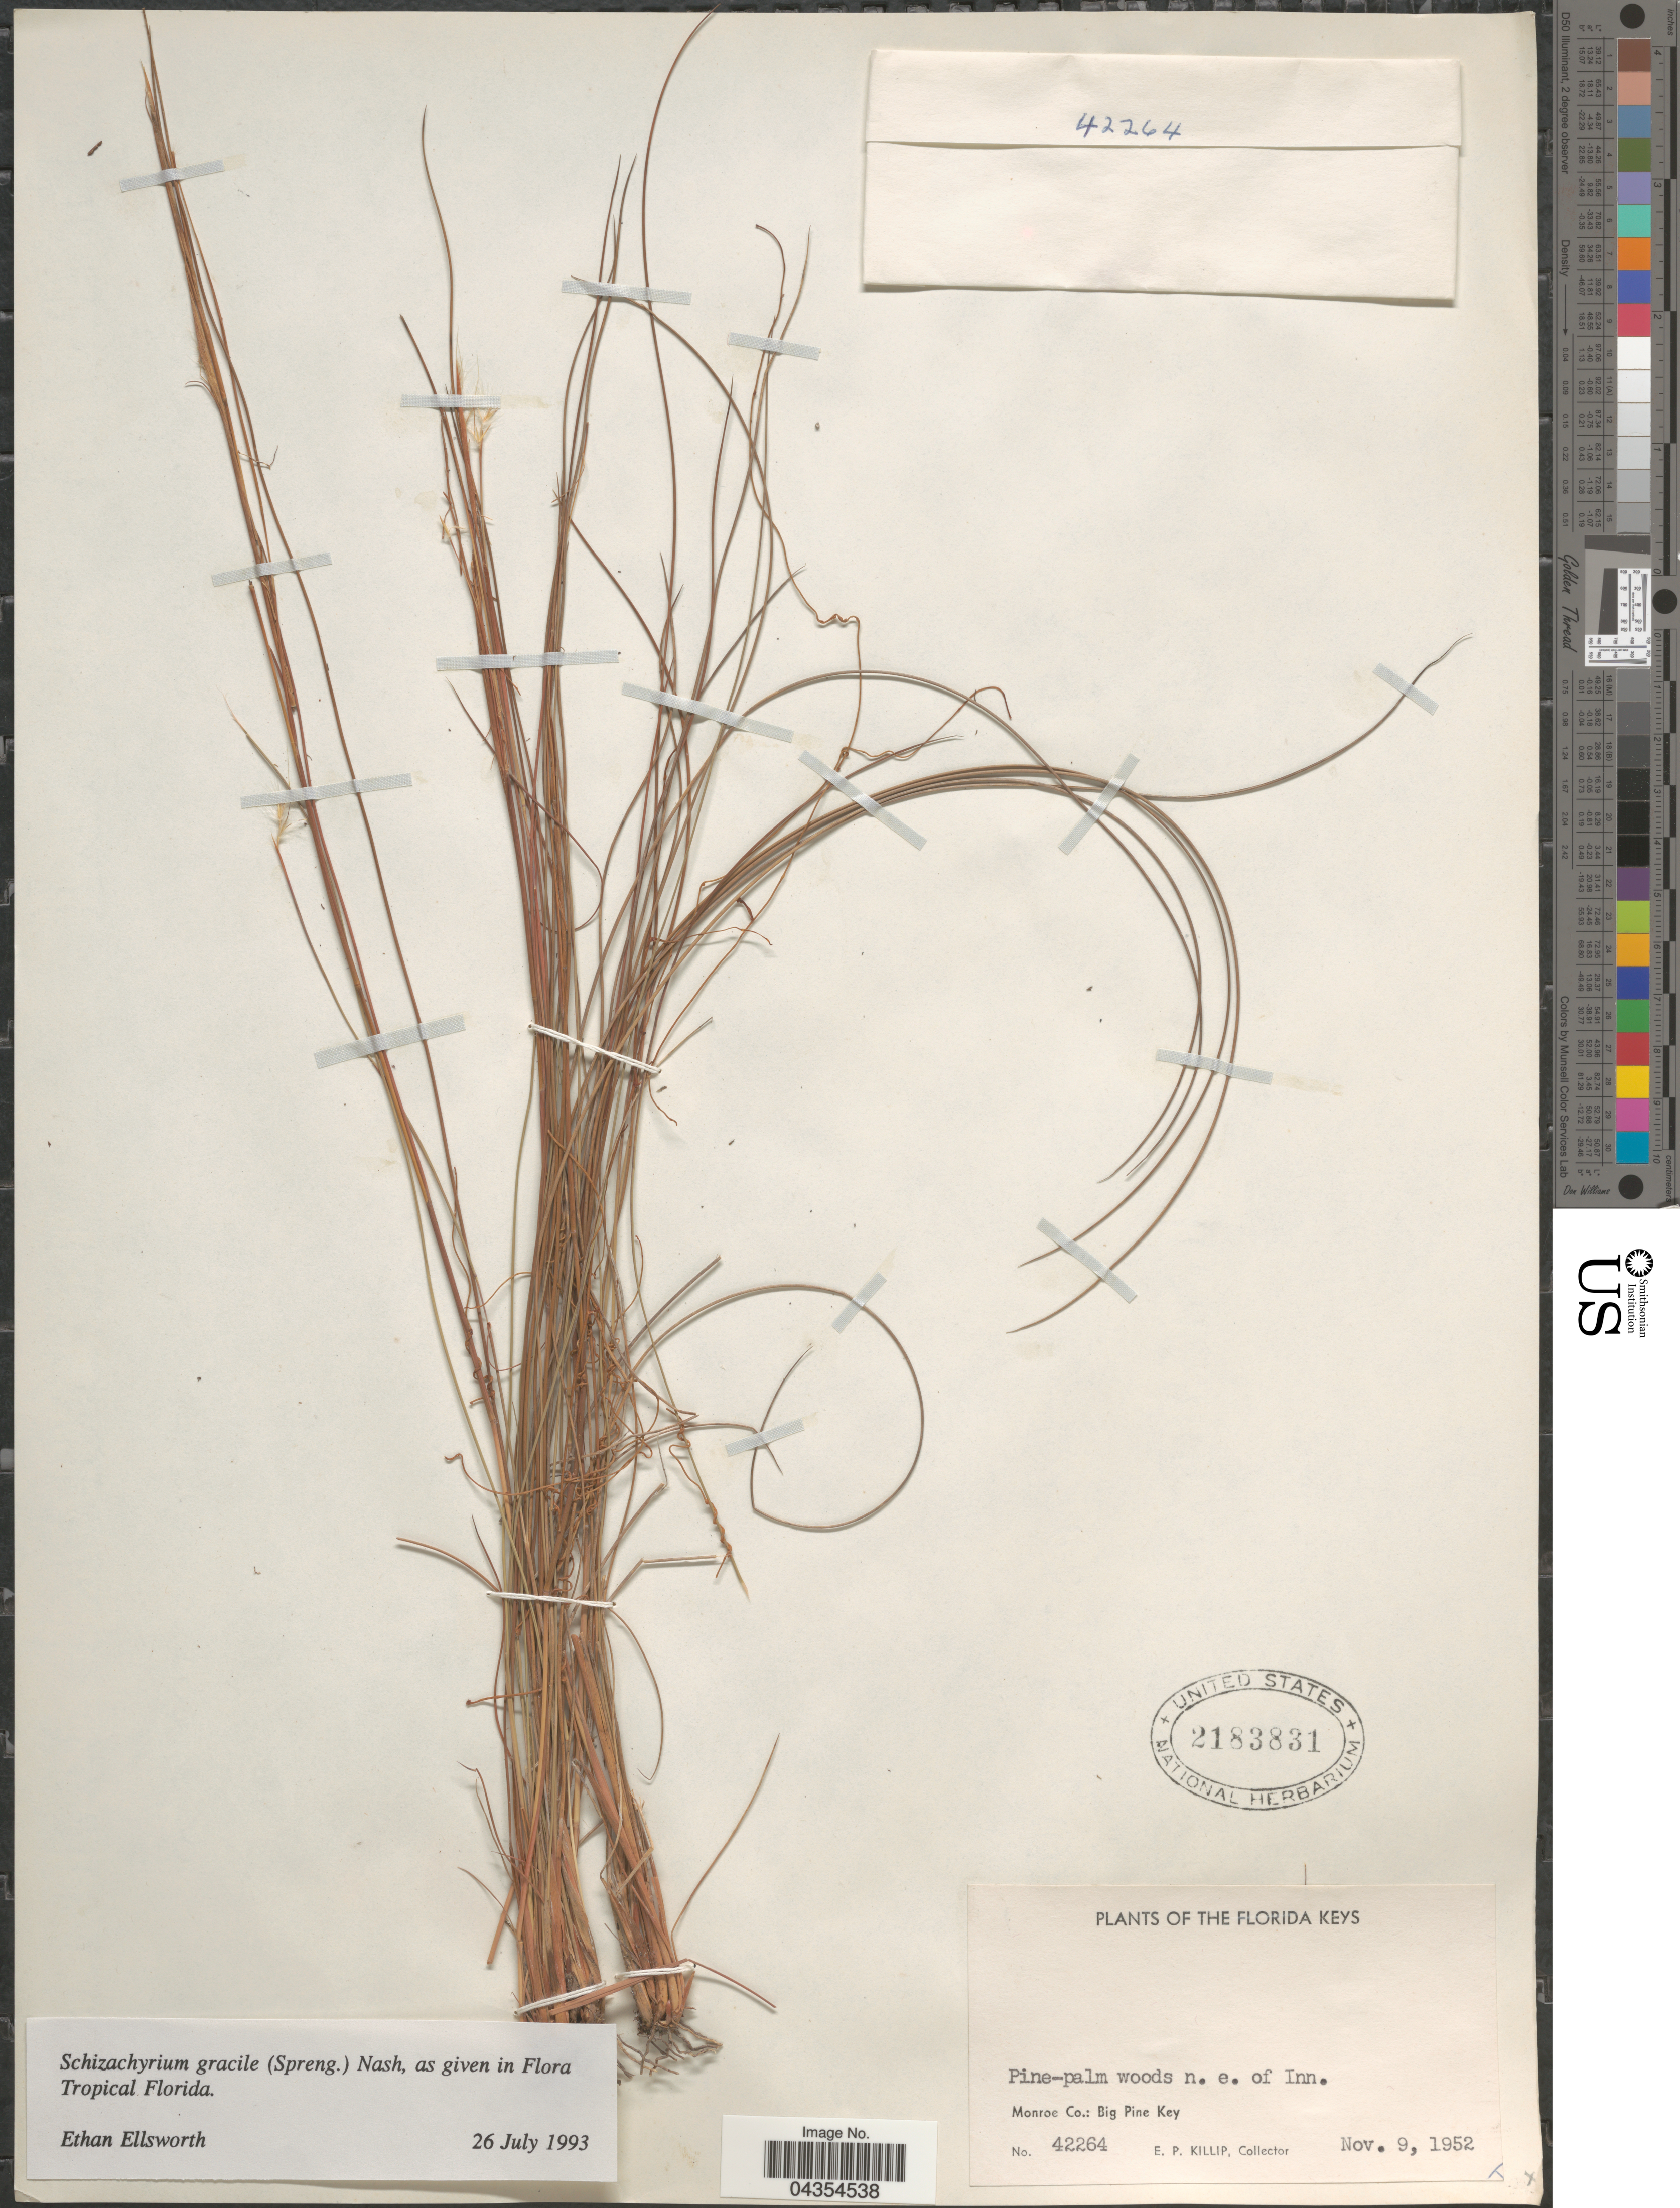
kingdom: Plantae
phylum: Tracheophyta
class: Liliopsida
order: Poales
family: Poaceae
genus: Schizachyrium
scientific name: Schizachyrium gracile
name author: (Spreng.) Nash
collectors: E. P. Killip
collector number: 42264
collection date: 1952-11-09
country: United States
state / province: Florida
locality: The Florida Keys. Pine-palm woods n.e. of Inn. Monroe Co.: Big Pine Key.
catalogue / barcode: US 2183831